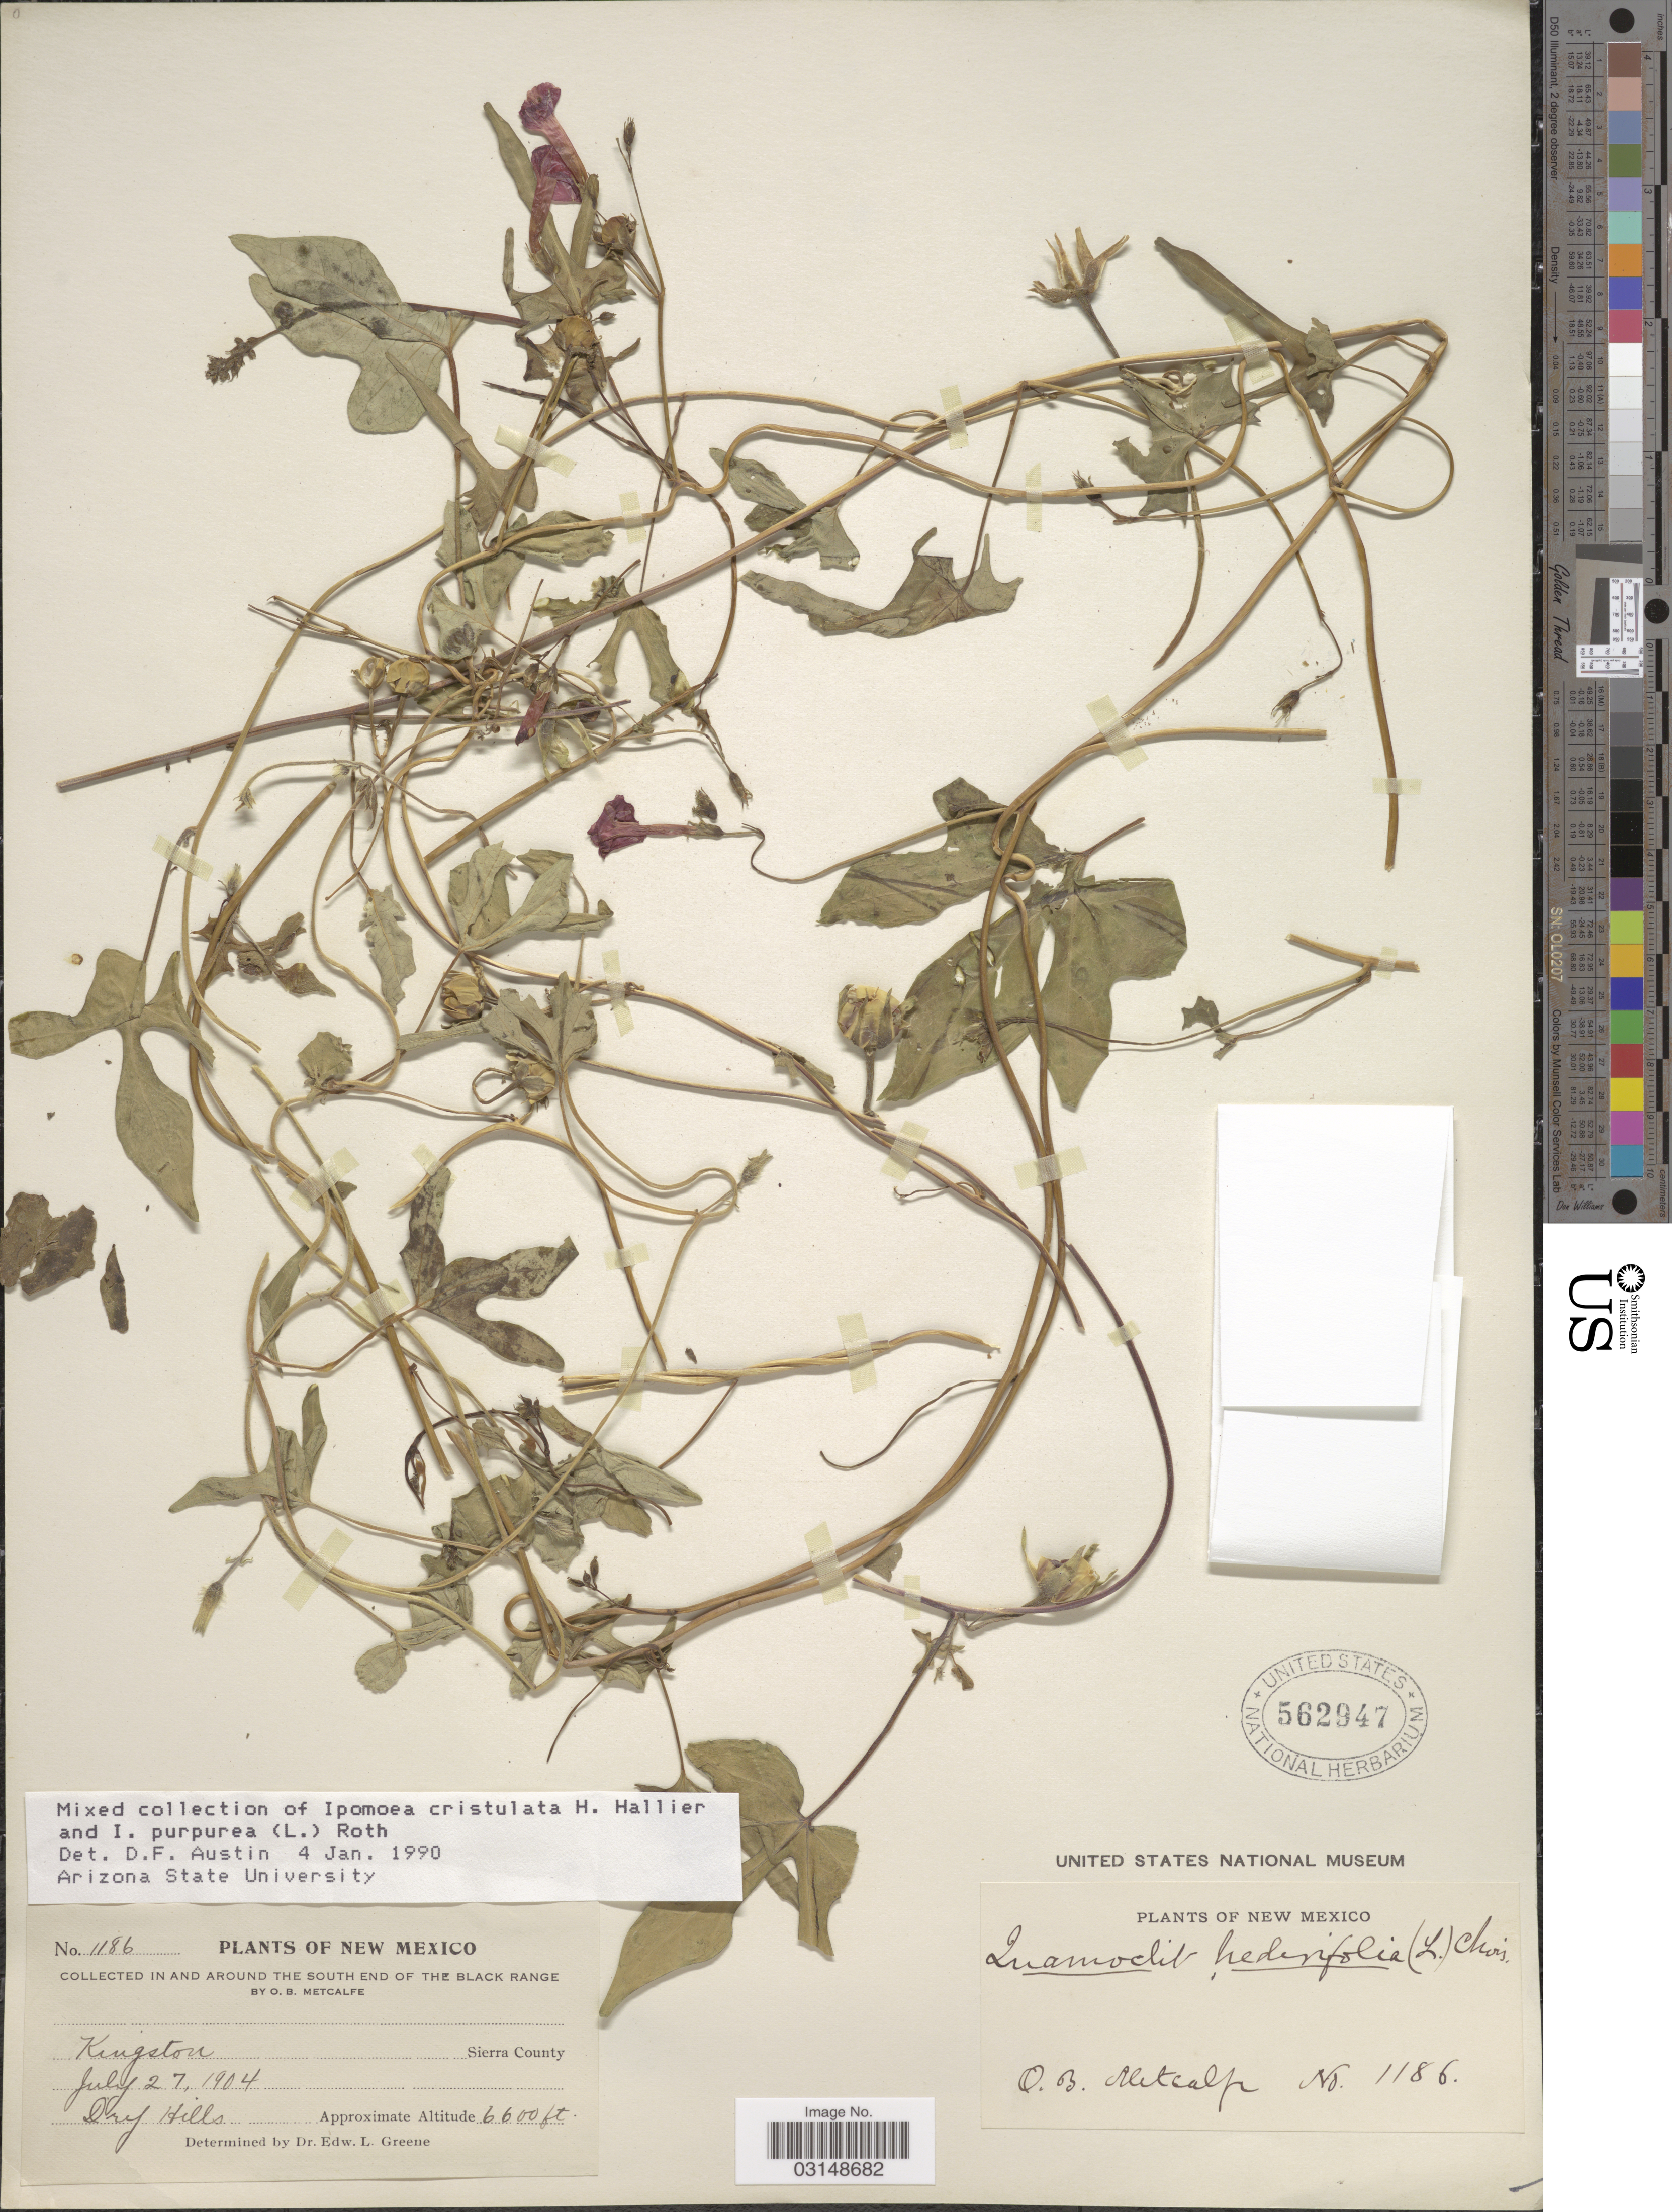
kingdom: Plantae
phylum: Tracheophyta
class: Magnoliopsida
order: Solanales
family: Convolvulaceae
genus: Ipomoea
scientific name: Ipomoea cristulata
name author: Hallier f.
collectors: O. B. Metcalfe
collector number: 1186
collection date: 1904-07-27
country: United States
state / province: New Mexico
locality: In and around the South End of The Black Range, Kingston, Sierra County.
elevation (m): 2012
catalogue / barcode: US 562947